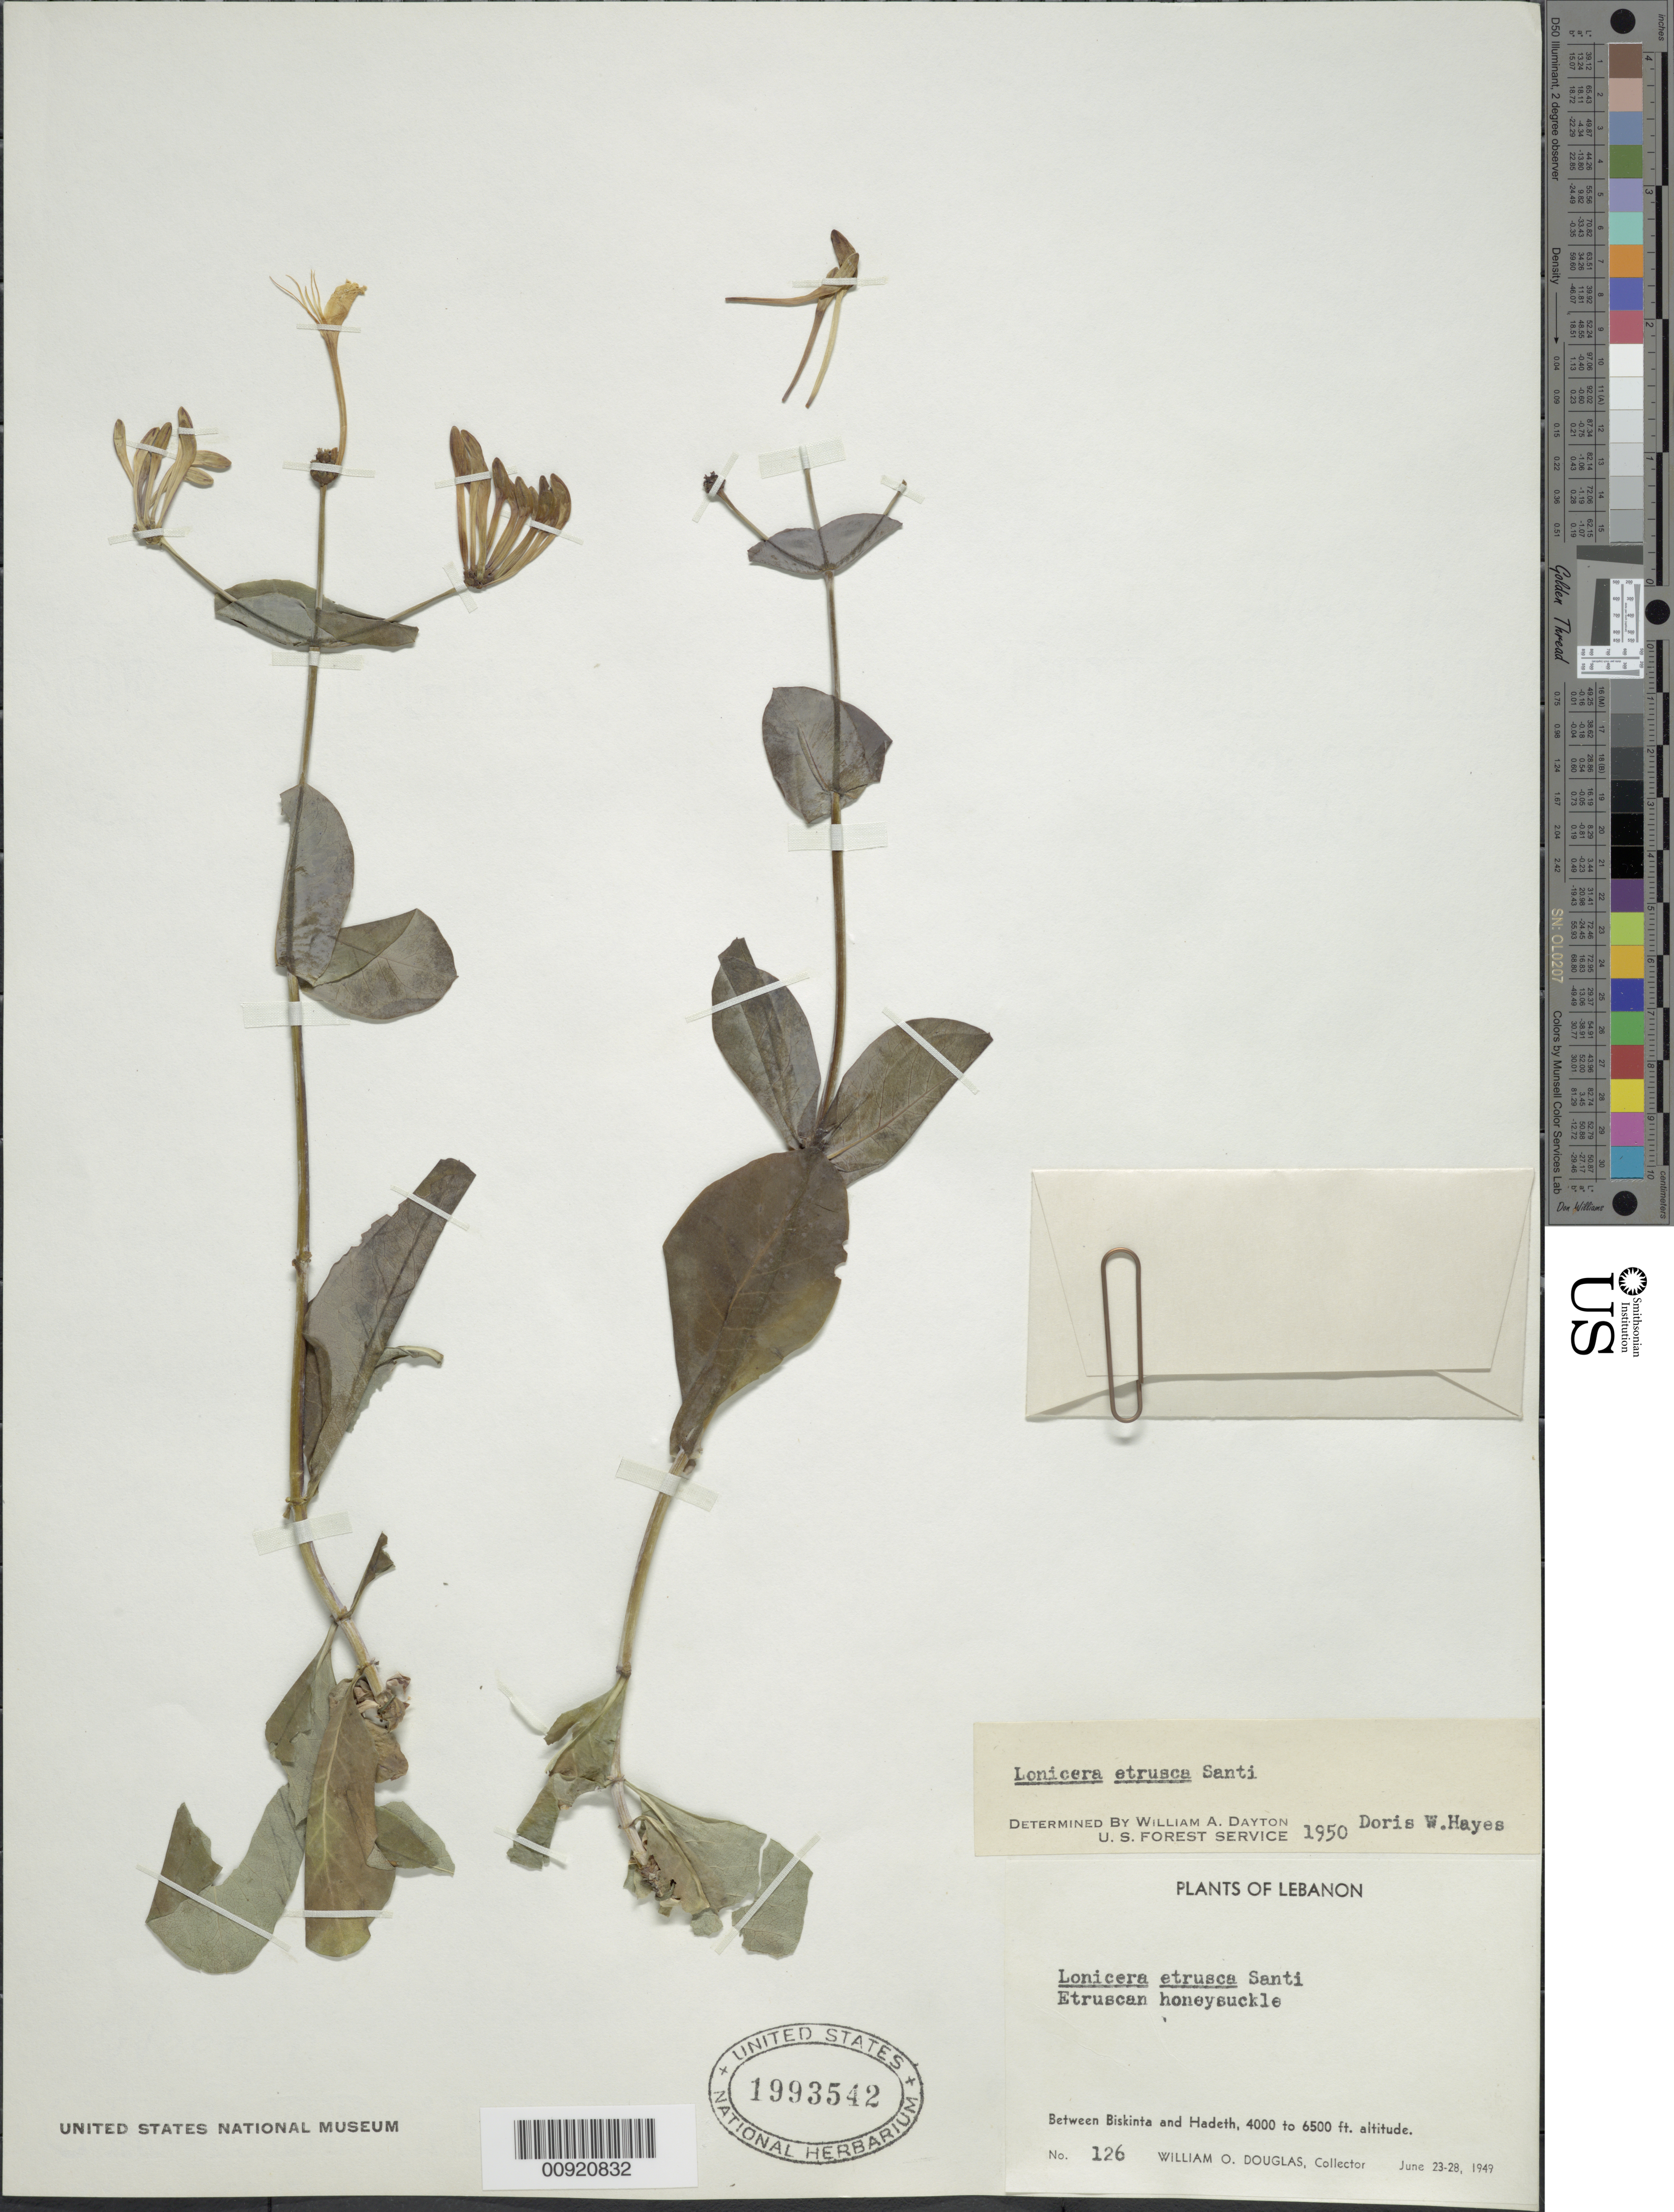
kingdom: Plantae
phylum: Tracheophyta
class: Magnoliopsida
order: Dipsacales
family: Caprifoliaceae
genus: Lonicera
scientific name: Lonicera etrusca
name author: Santi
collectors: W. Douglas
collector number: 126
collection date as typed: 23 Jun 1949 to 28 Jun 1949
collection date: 1949-06-23/1949-06-28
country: Lebanon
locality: Between Biskinta and Hadeth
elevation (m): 1219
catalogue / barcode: US 1993542